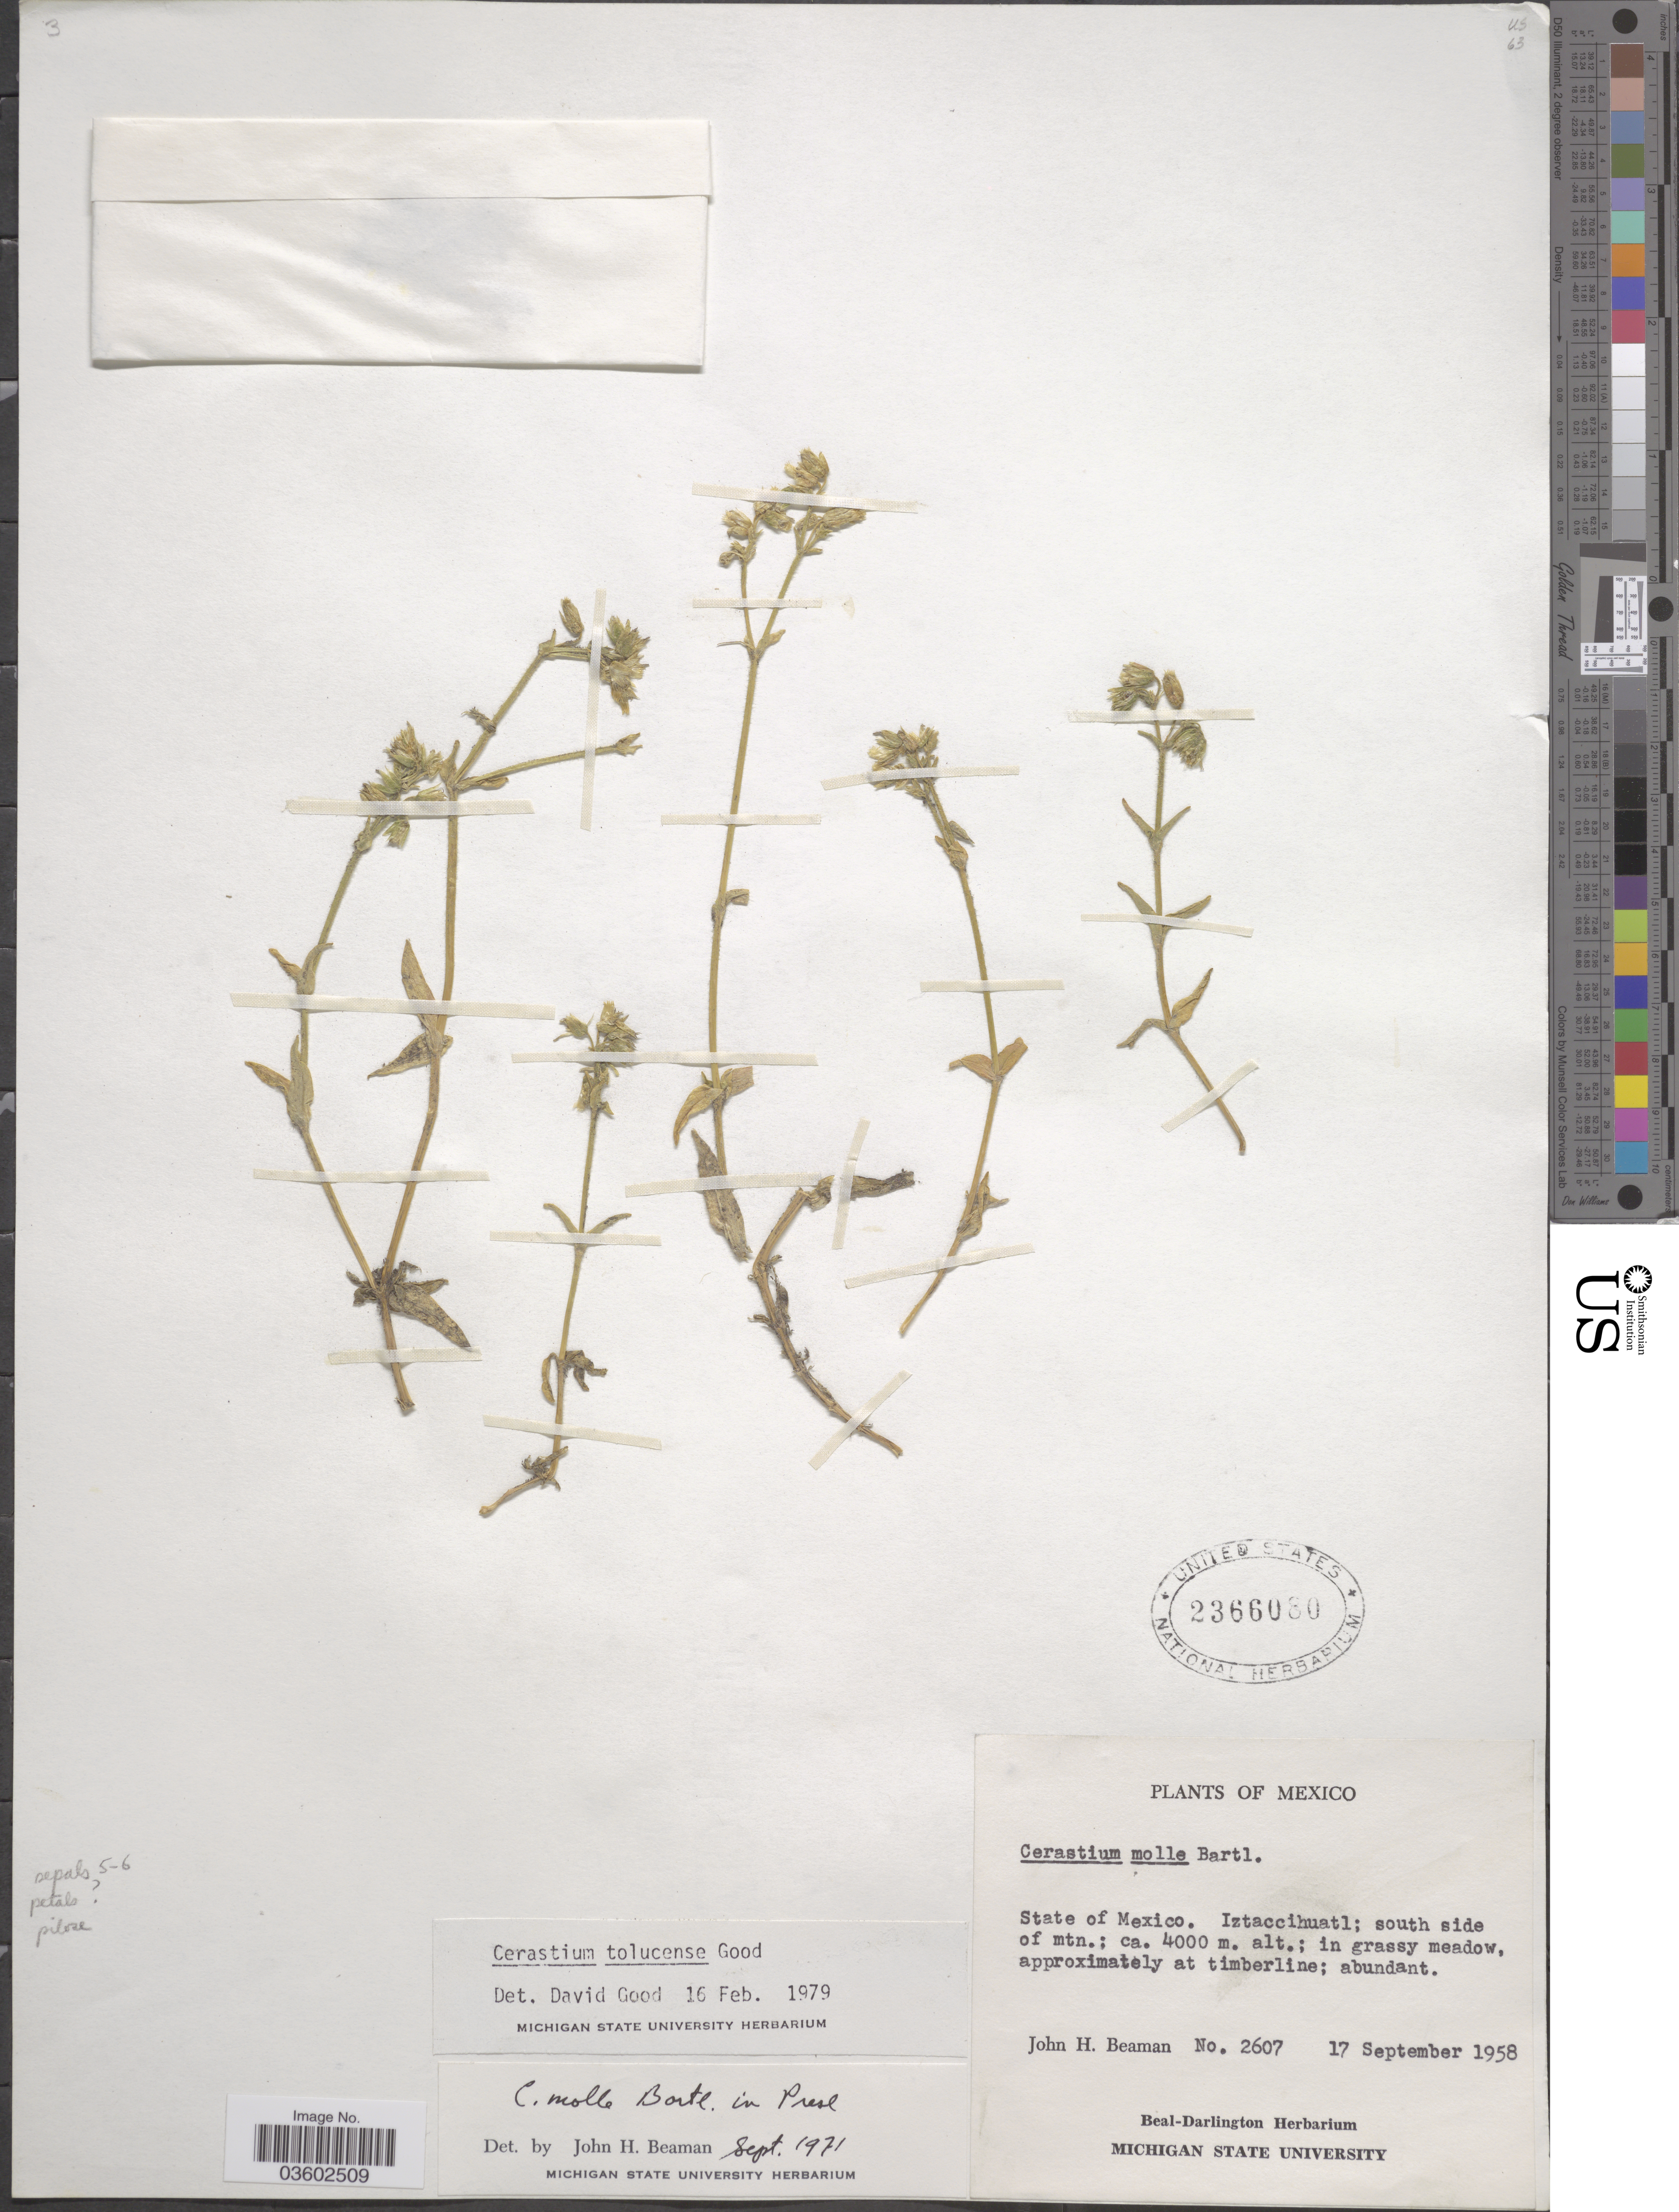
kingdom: Plantae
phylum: Tracheophyta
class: Magnoliopsida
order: Caryophyllales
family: Caryophyllaceae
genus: Cerastium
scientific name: Cerastium tolucense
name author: D.A. Good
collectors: J. H. Beaman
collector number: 2607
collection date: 1958-09-17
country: Mexico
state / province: México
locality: Iztaccihuatl; south side of mtn.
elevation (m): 4000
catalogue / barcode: US 2366080